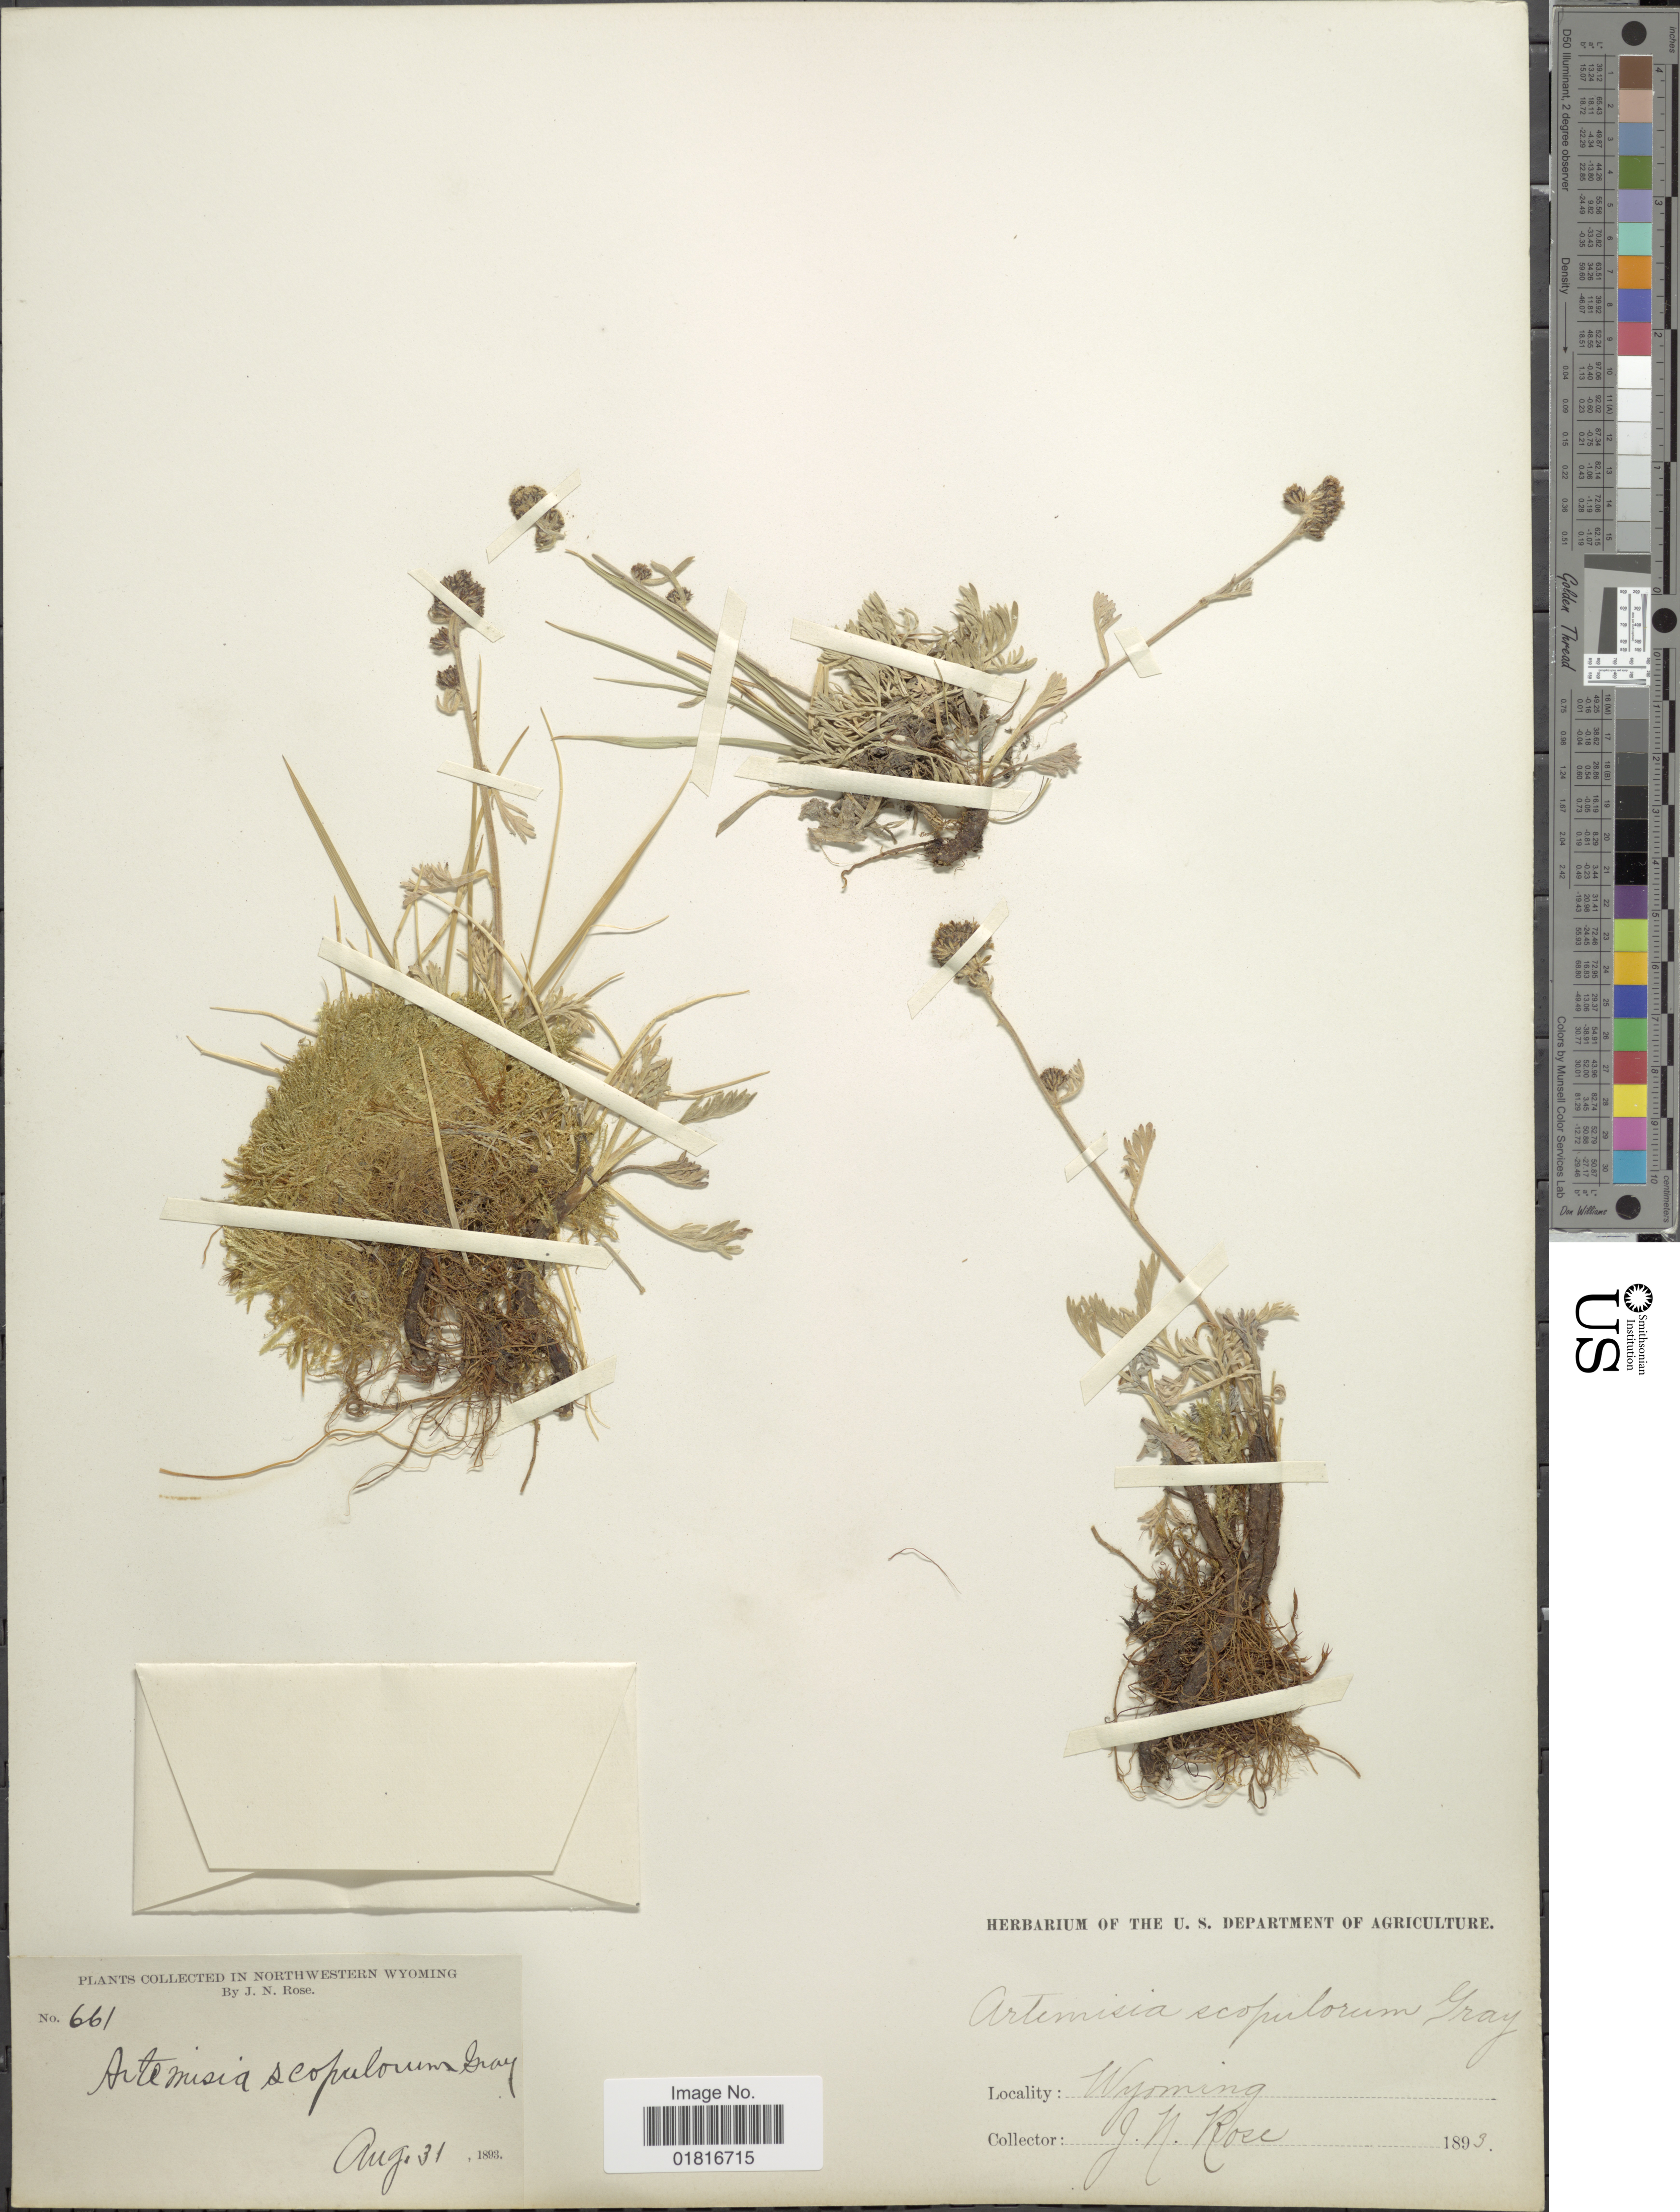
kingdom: Plantae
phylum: Tracheophyta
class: Magnoliopsida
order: Asterales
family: Asteraceae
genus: Artemisia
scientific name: Artemisia scopulorum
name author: A. Gray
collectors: J. N. Rose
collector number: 661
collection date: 1893-08-31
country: United States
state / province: Wyoming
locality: Northwestern Wyoming